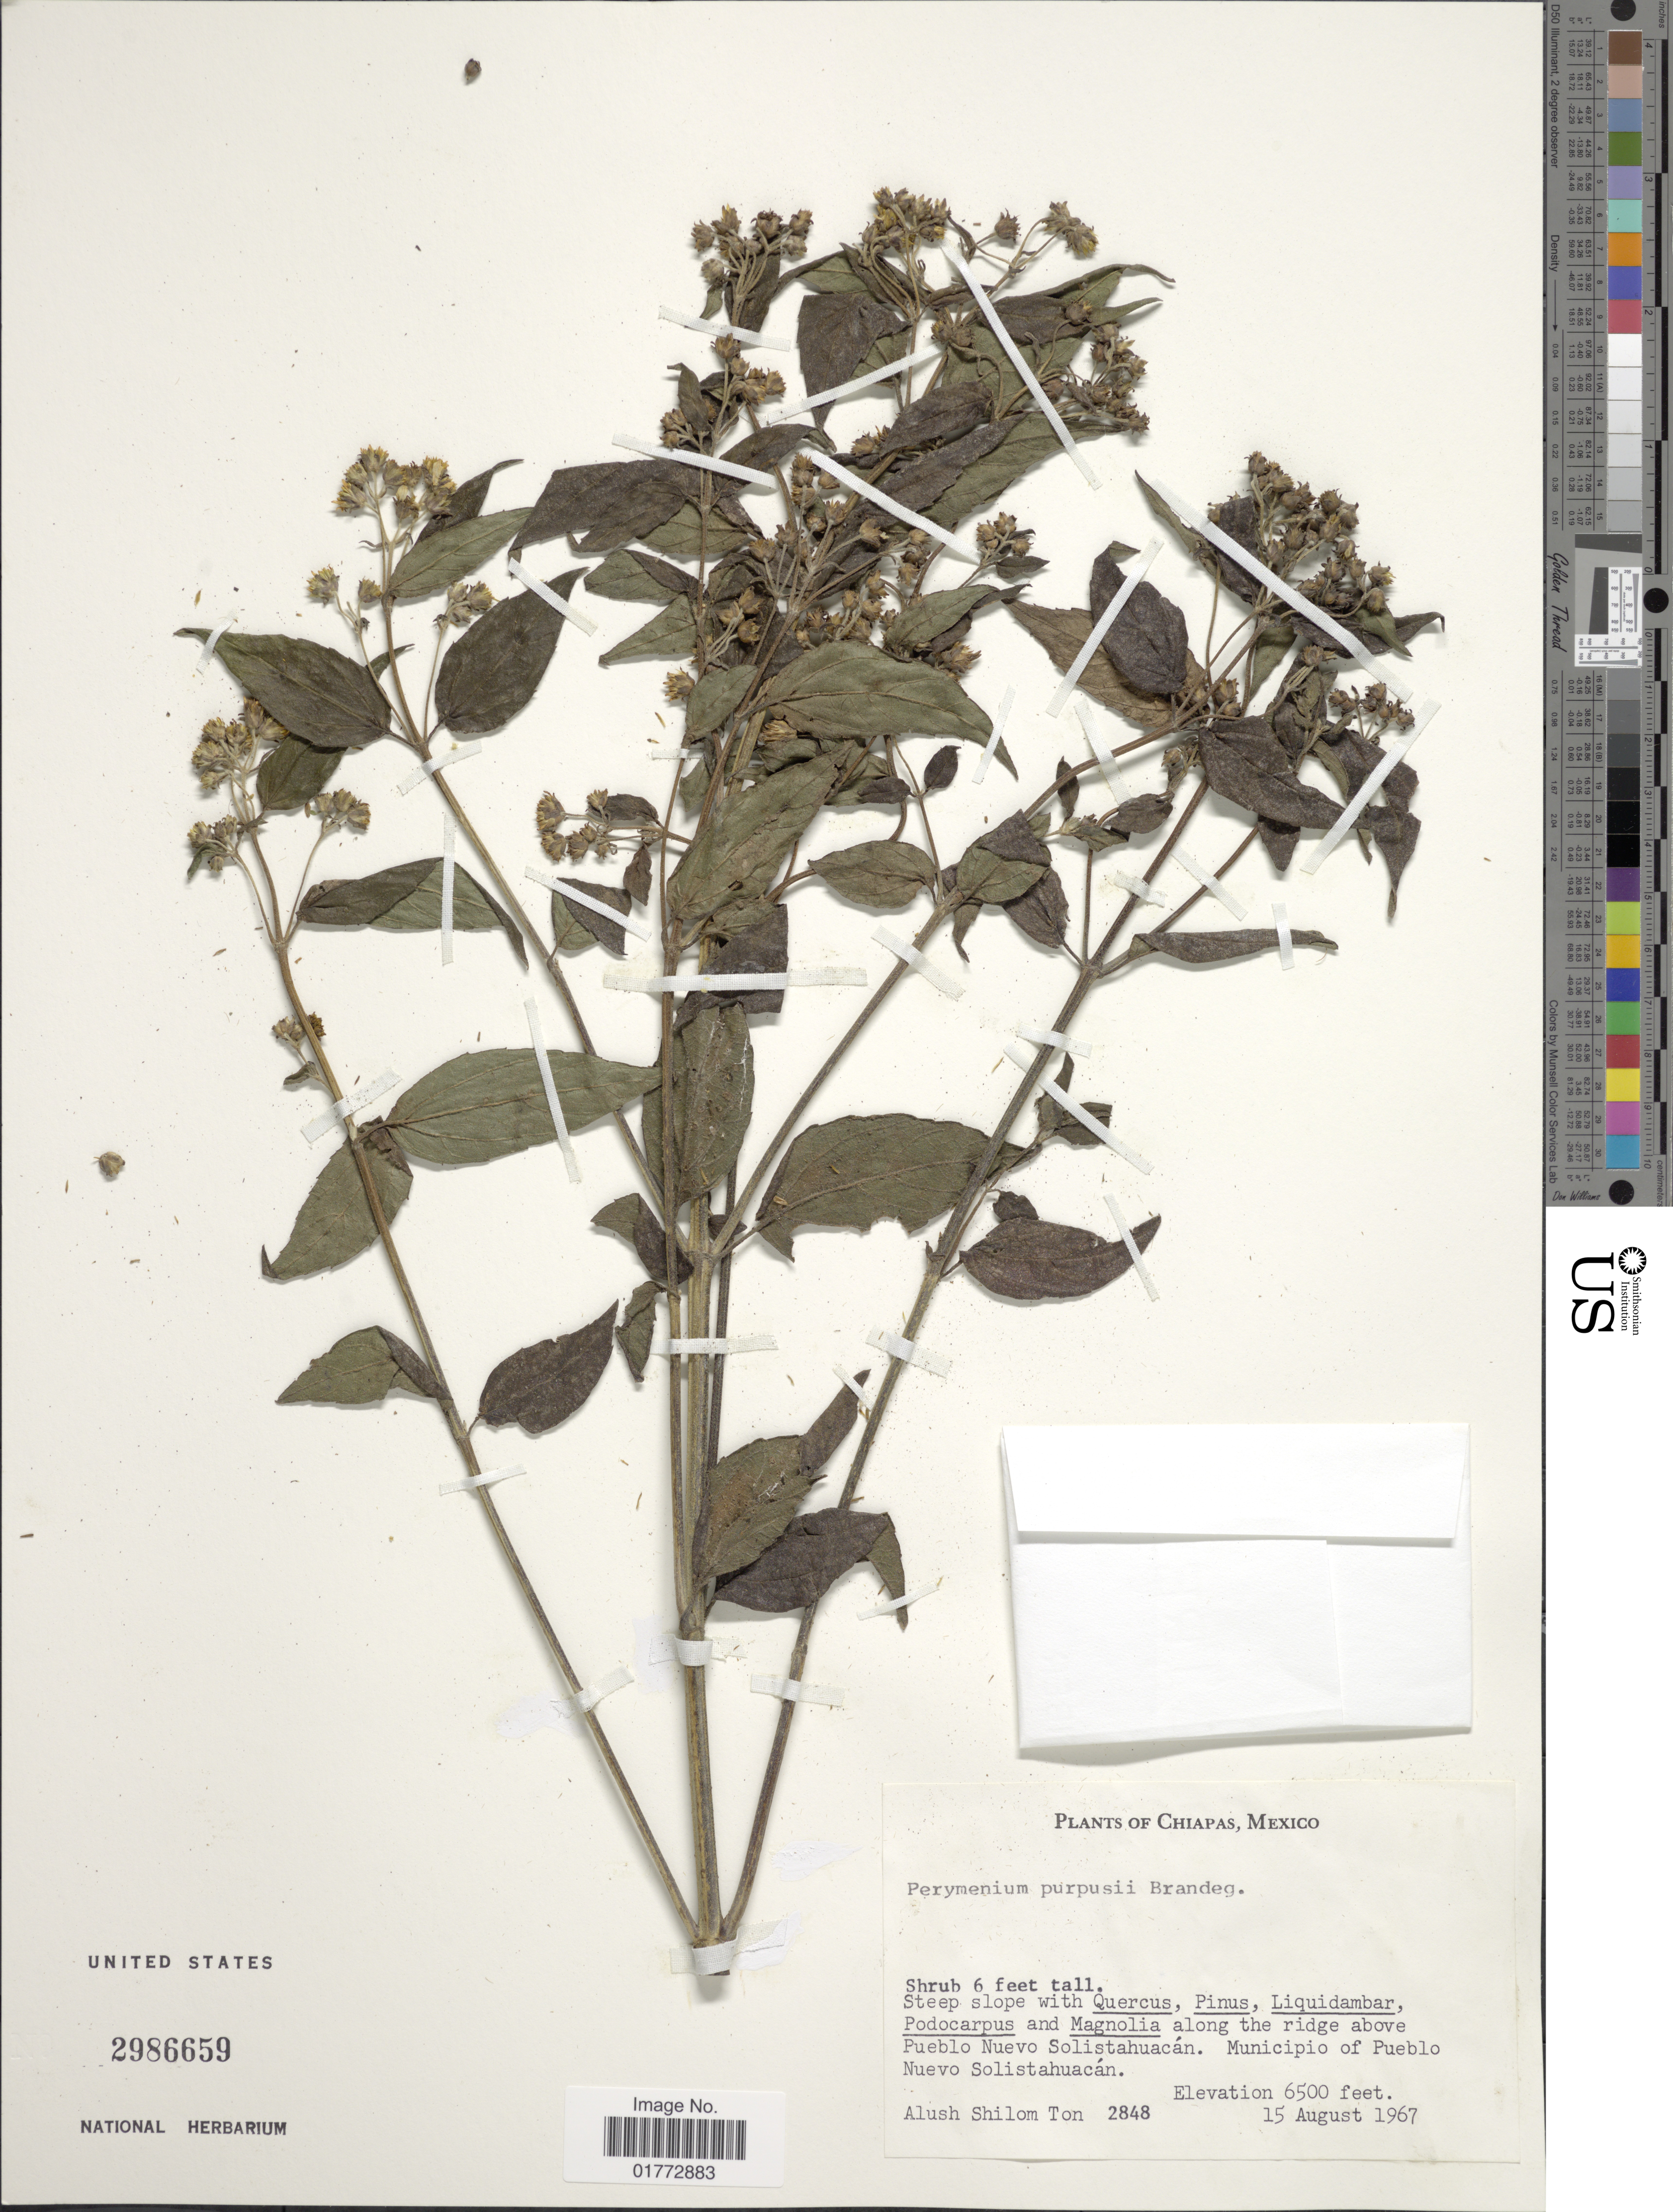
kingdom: Plantae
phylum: Tracheophyta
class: Magnoliopsida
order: Asterales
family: Asteraceae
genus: Perymenium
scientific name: Perymenium purpusii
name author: Brandegee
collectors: A. S. Ton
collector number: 2848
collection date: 1967-08-15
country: Mexico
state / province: Chiapas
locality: Along the ridge above Pueblo Nuevo Solistahuacan. Municipio of Pueblo Nuevo Solistahuacan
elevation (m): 1981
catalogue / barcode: US 2986659